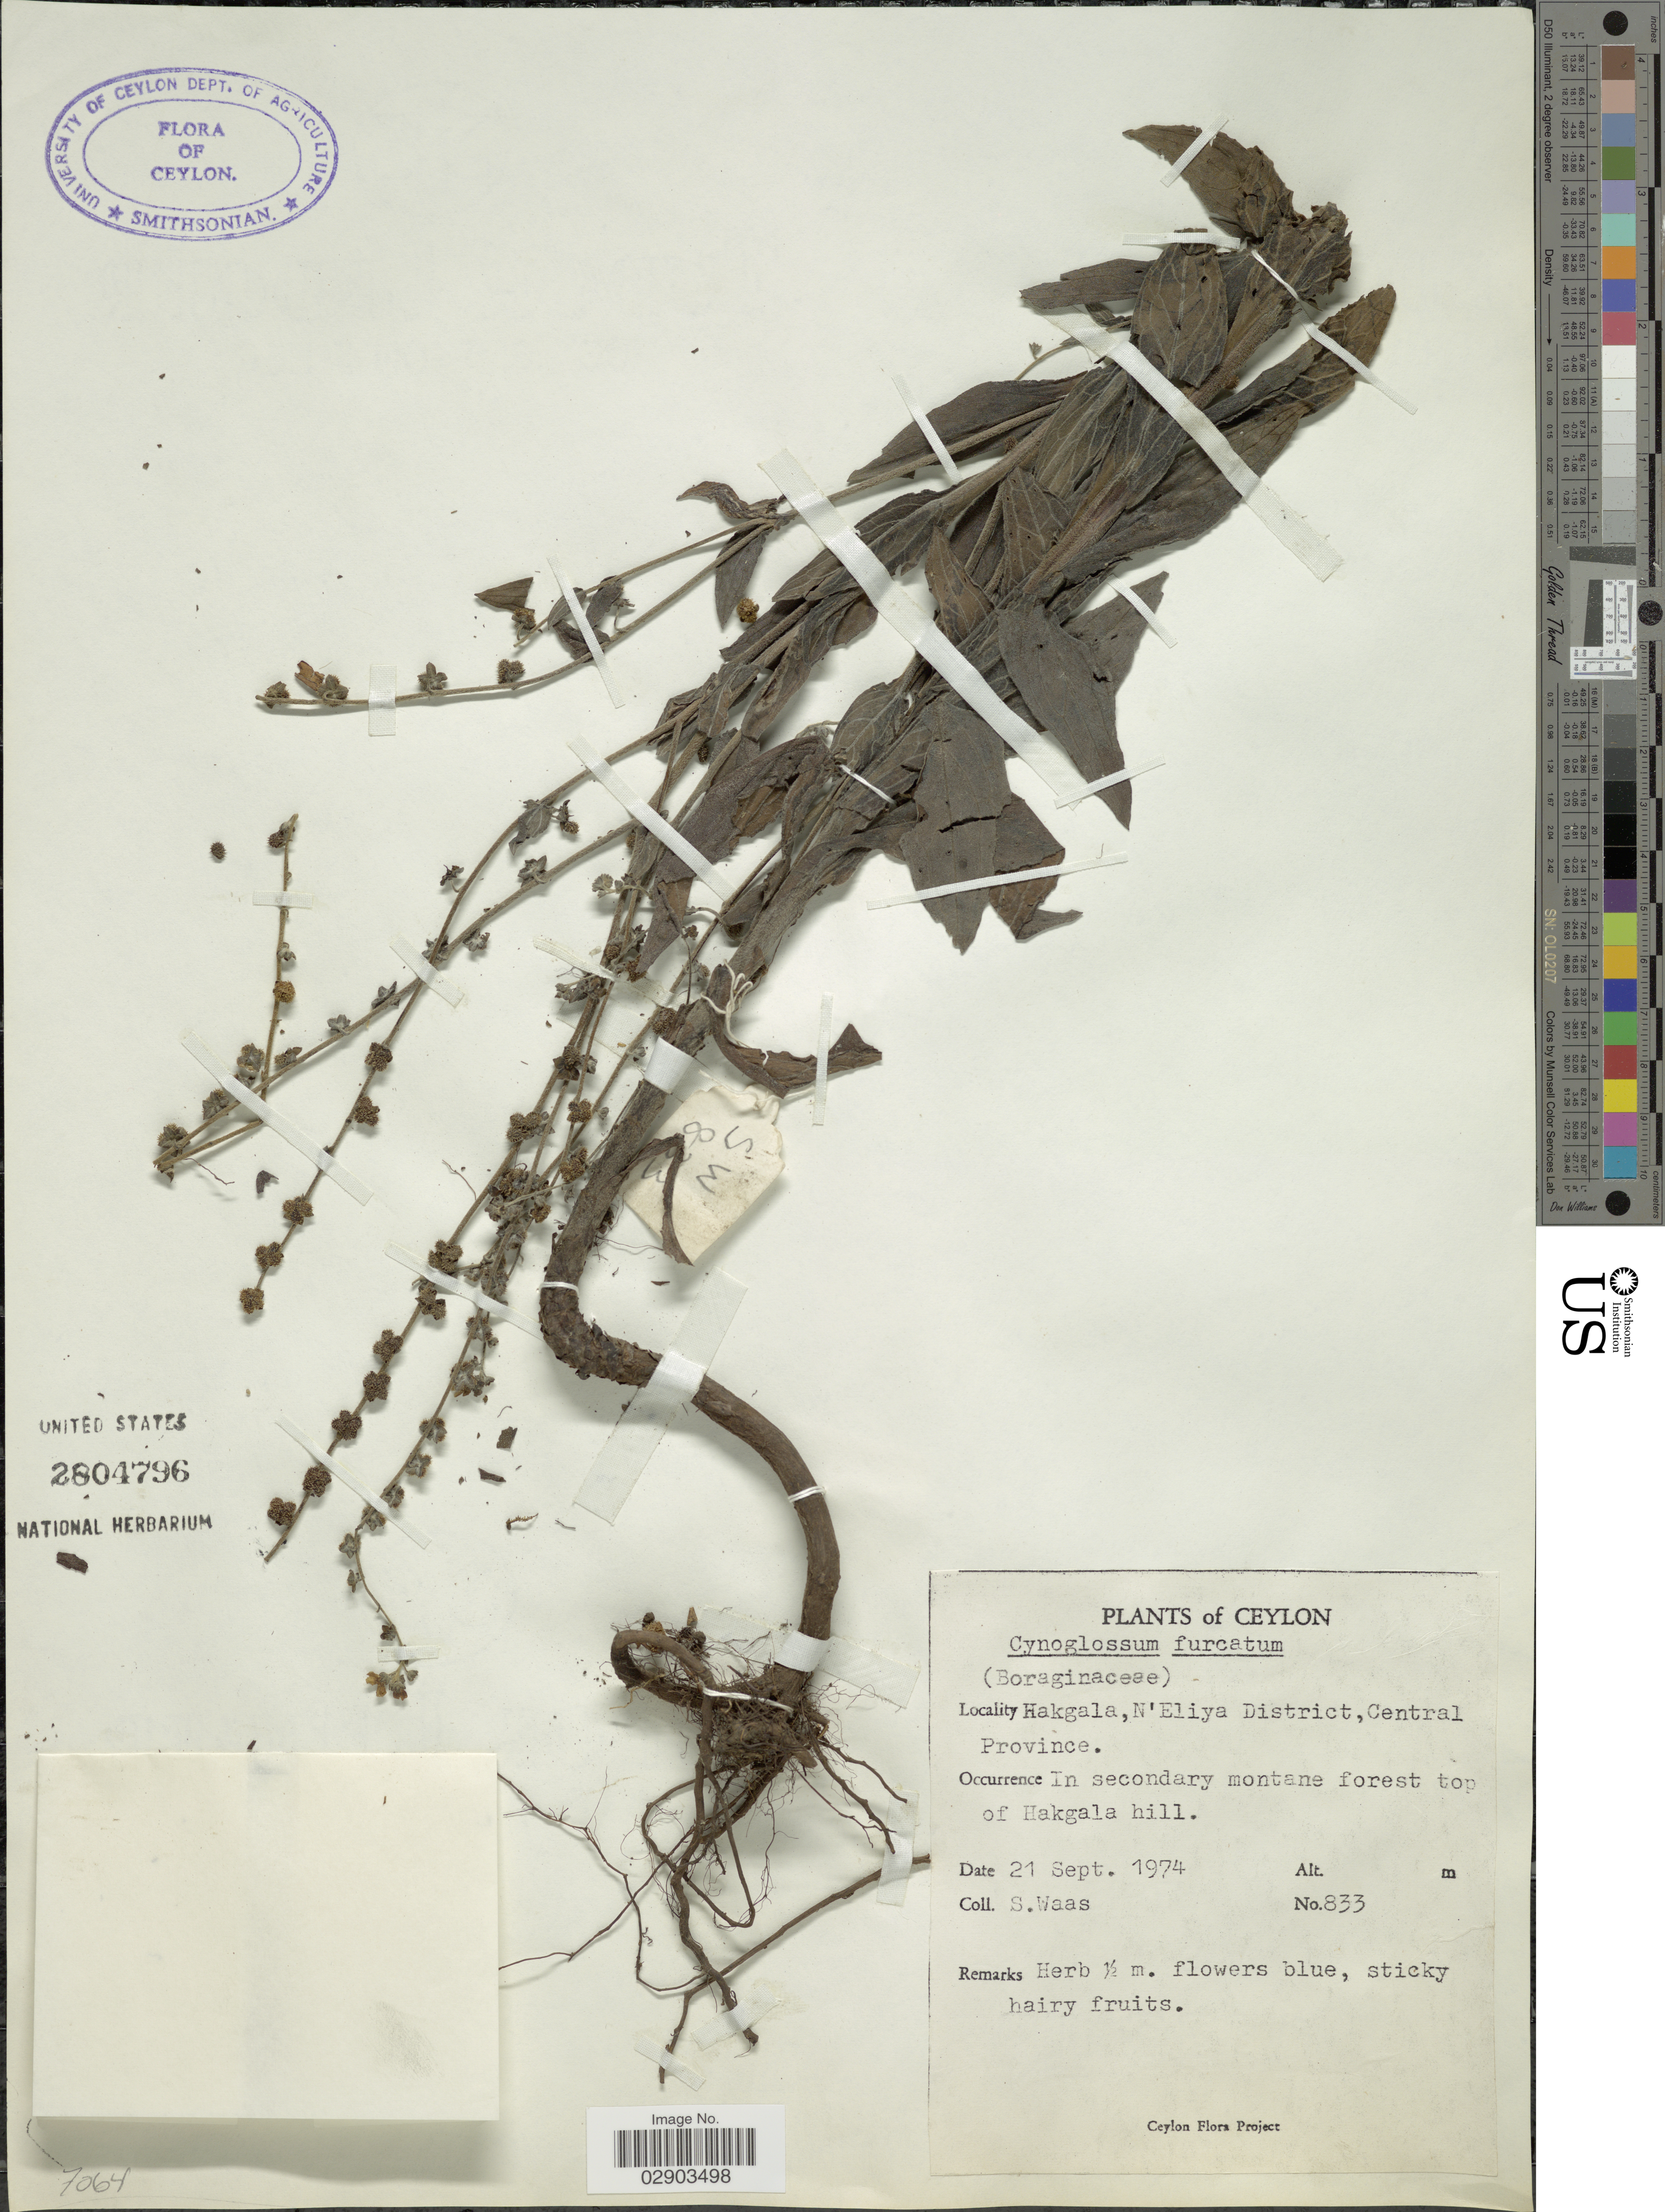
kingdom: Plantae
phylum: Tracheophyta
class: Magnoliopsida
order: Boraginales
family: Boraginaceae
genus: Cynoglossum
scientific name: Cynoglossum furcatum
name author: Wall.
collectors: S. Waas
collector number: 833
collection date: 1974-09-21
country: Sri Lanka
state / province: Central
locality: Ceylon. Hakgala, N'Eliya District, Central Province. In secondary montane forest top of Hakgala hill.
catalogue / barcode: US 2804796